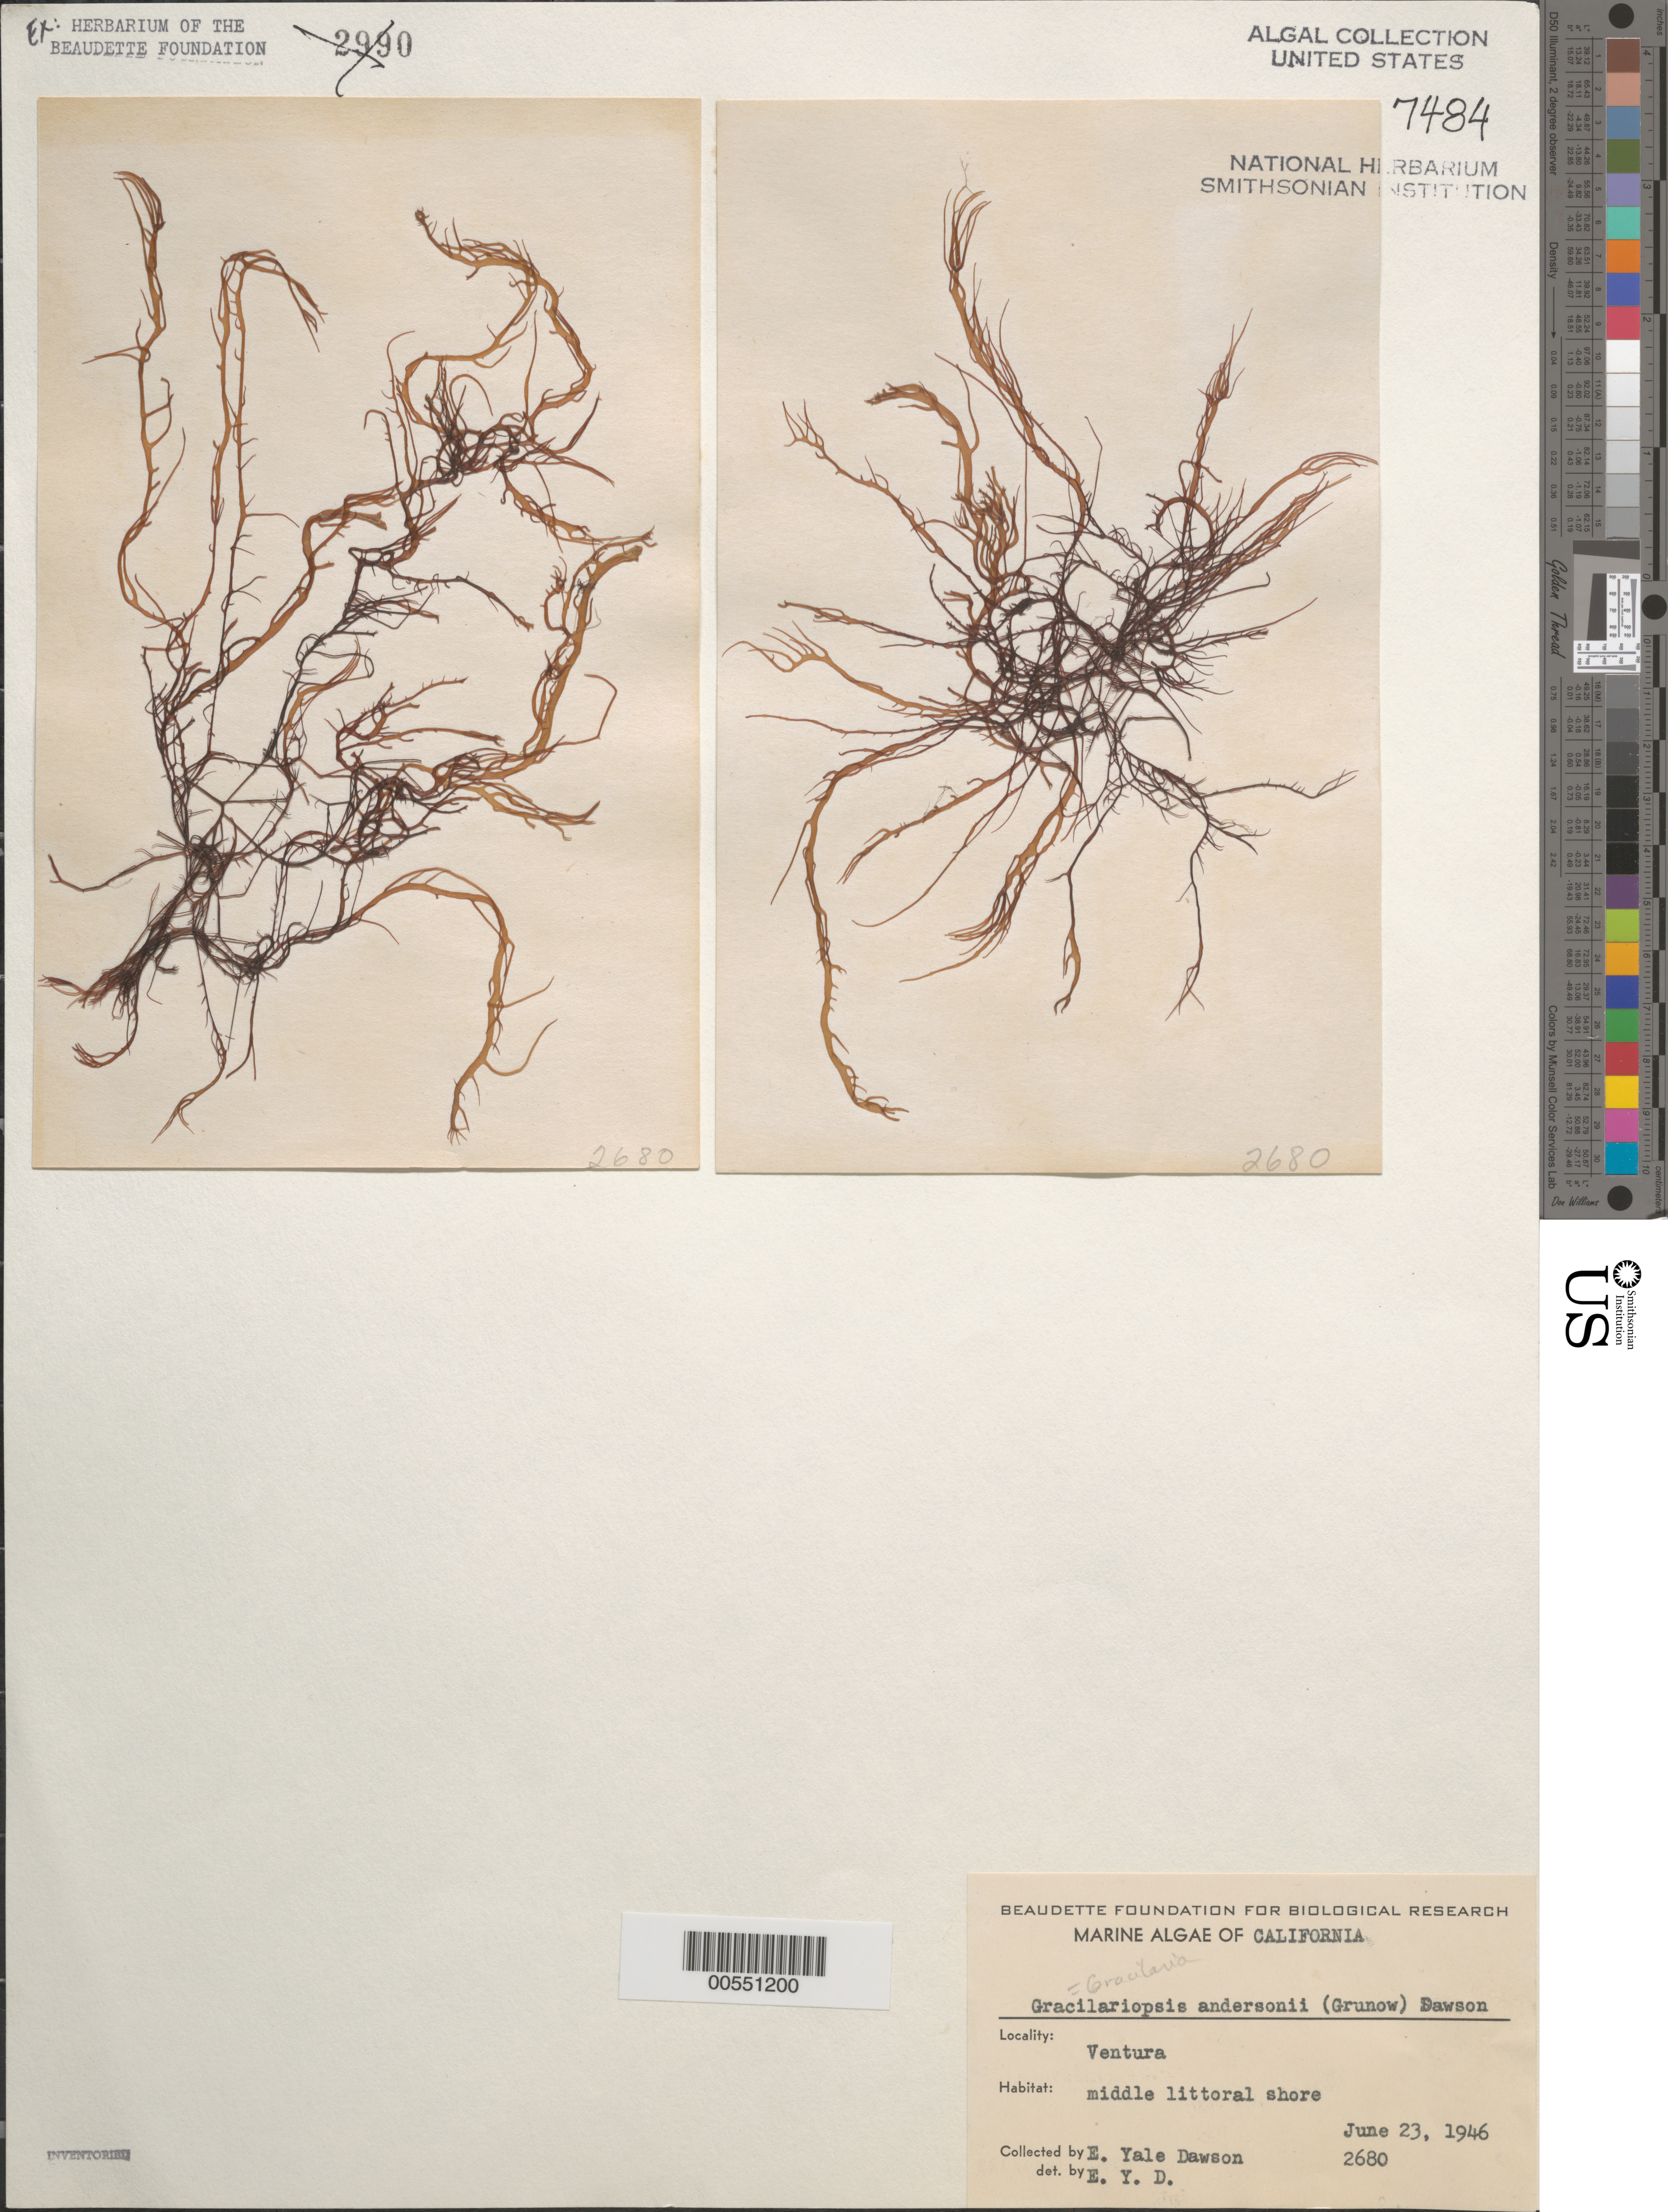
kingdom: Plantae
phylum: Rhodophyta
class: Florideophyceae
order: Gracilariales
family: Gracilariaceae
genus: Gracilariopsis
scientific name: Gracilariopsis andersonii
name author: (Grunow) E.Y. Dawson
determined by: Algae name updating Project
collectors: E. Y. Dawson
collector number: EYD 2680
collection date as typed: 23 Jun 1946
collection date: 1946-06-23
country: United States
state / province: California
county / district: Ventura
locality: Ventura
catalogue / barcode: US 7484